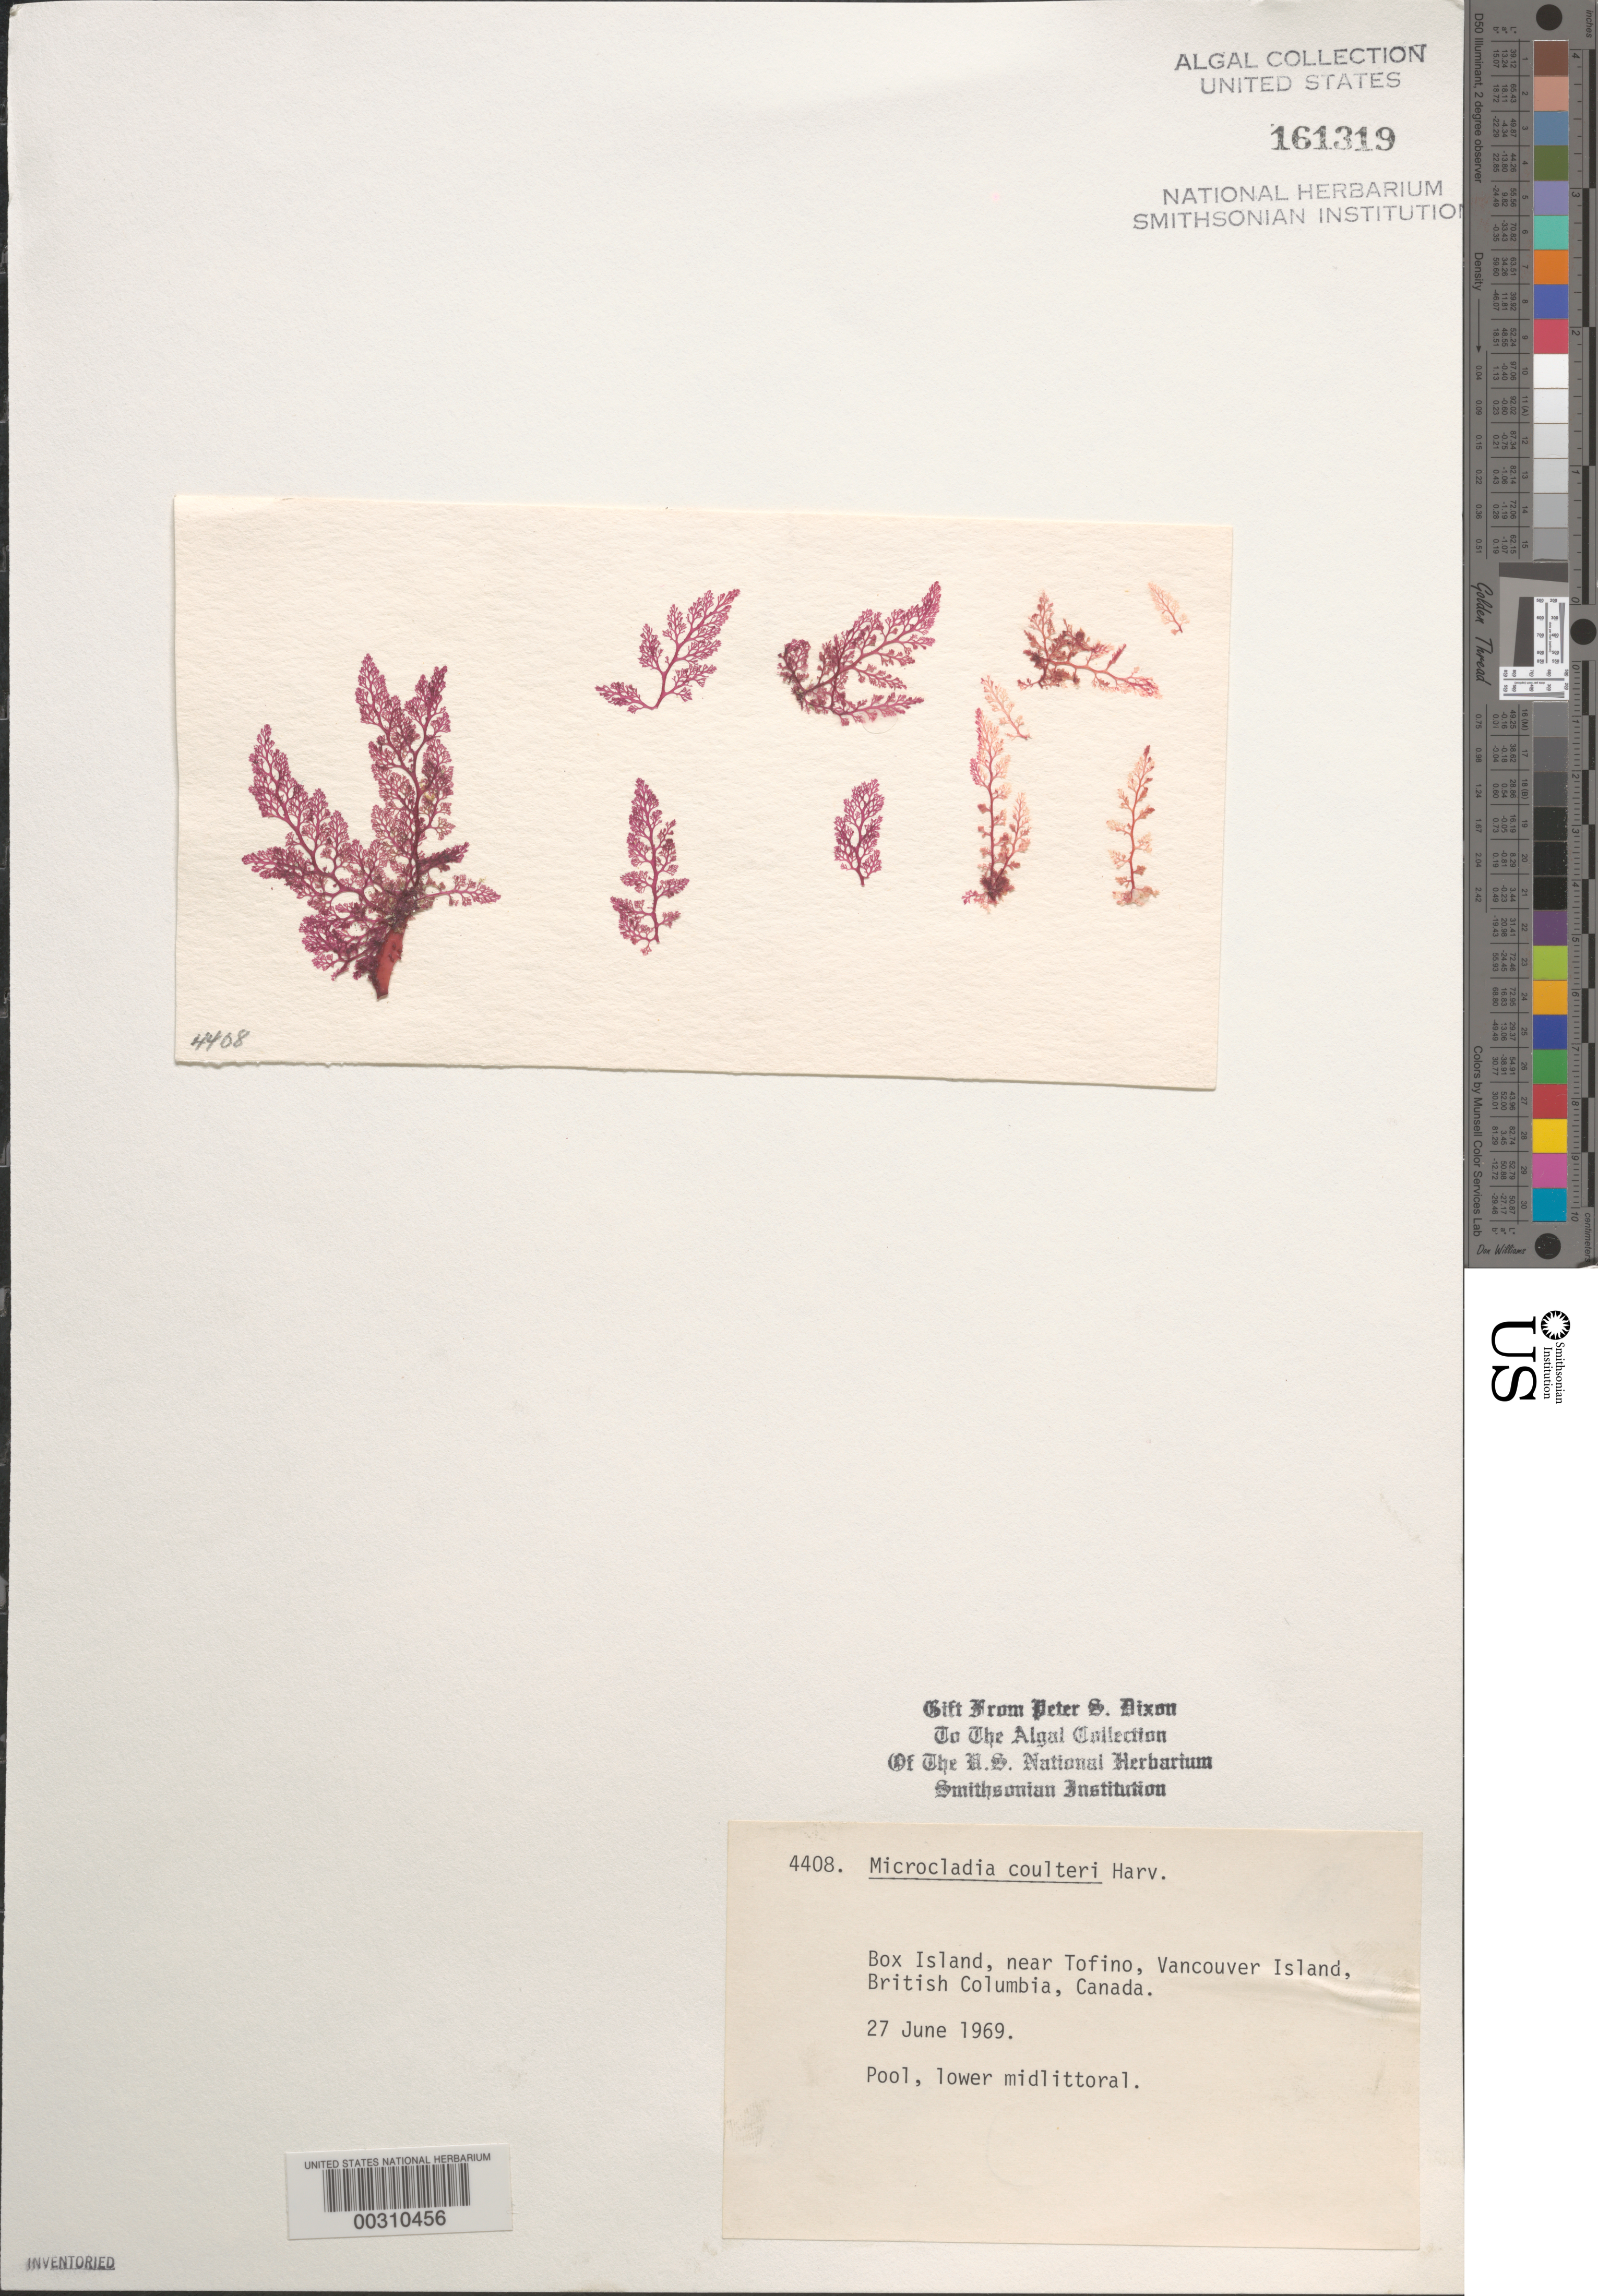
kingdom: Plantae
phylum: Rhodophyta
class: Florideophyceae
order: Ceramiales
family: Ceramiaceae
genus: Microcladia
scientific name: Microcladia coulteri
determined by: Dixon, P. S.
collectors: P. S. Dixon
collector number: PSD 4408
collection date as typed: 27 Jun 1969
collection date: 1969-06-27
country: Canada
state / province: British Columbia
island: Box Island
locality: Near Tofino, Vancouver Island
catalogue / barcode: US 161319